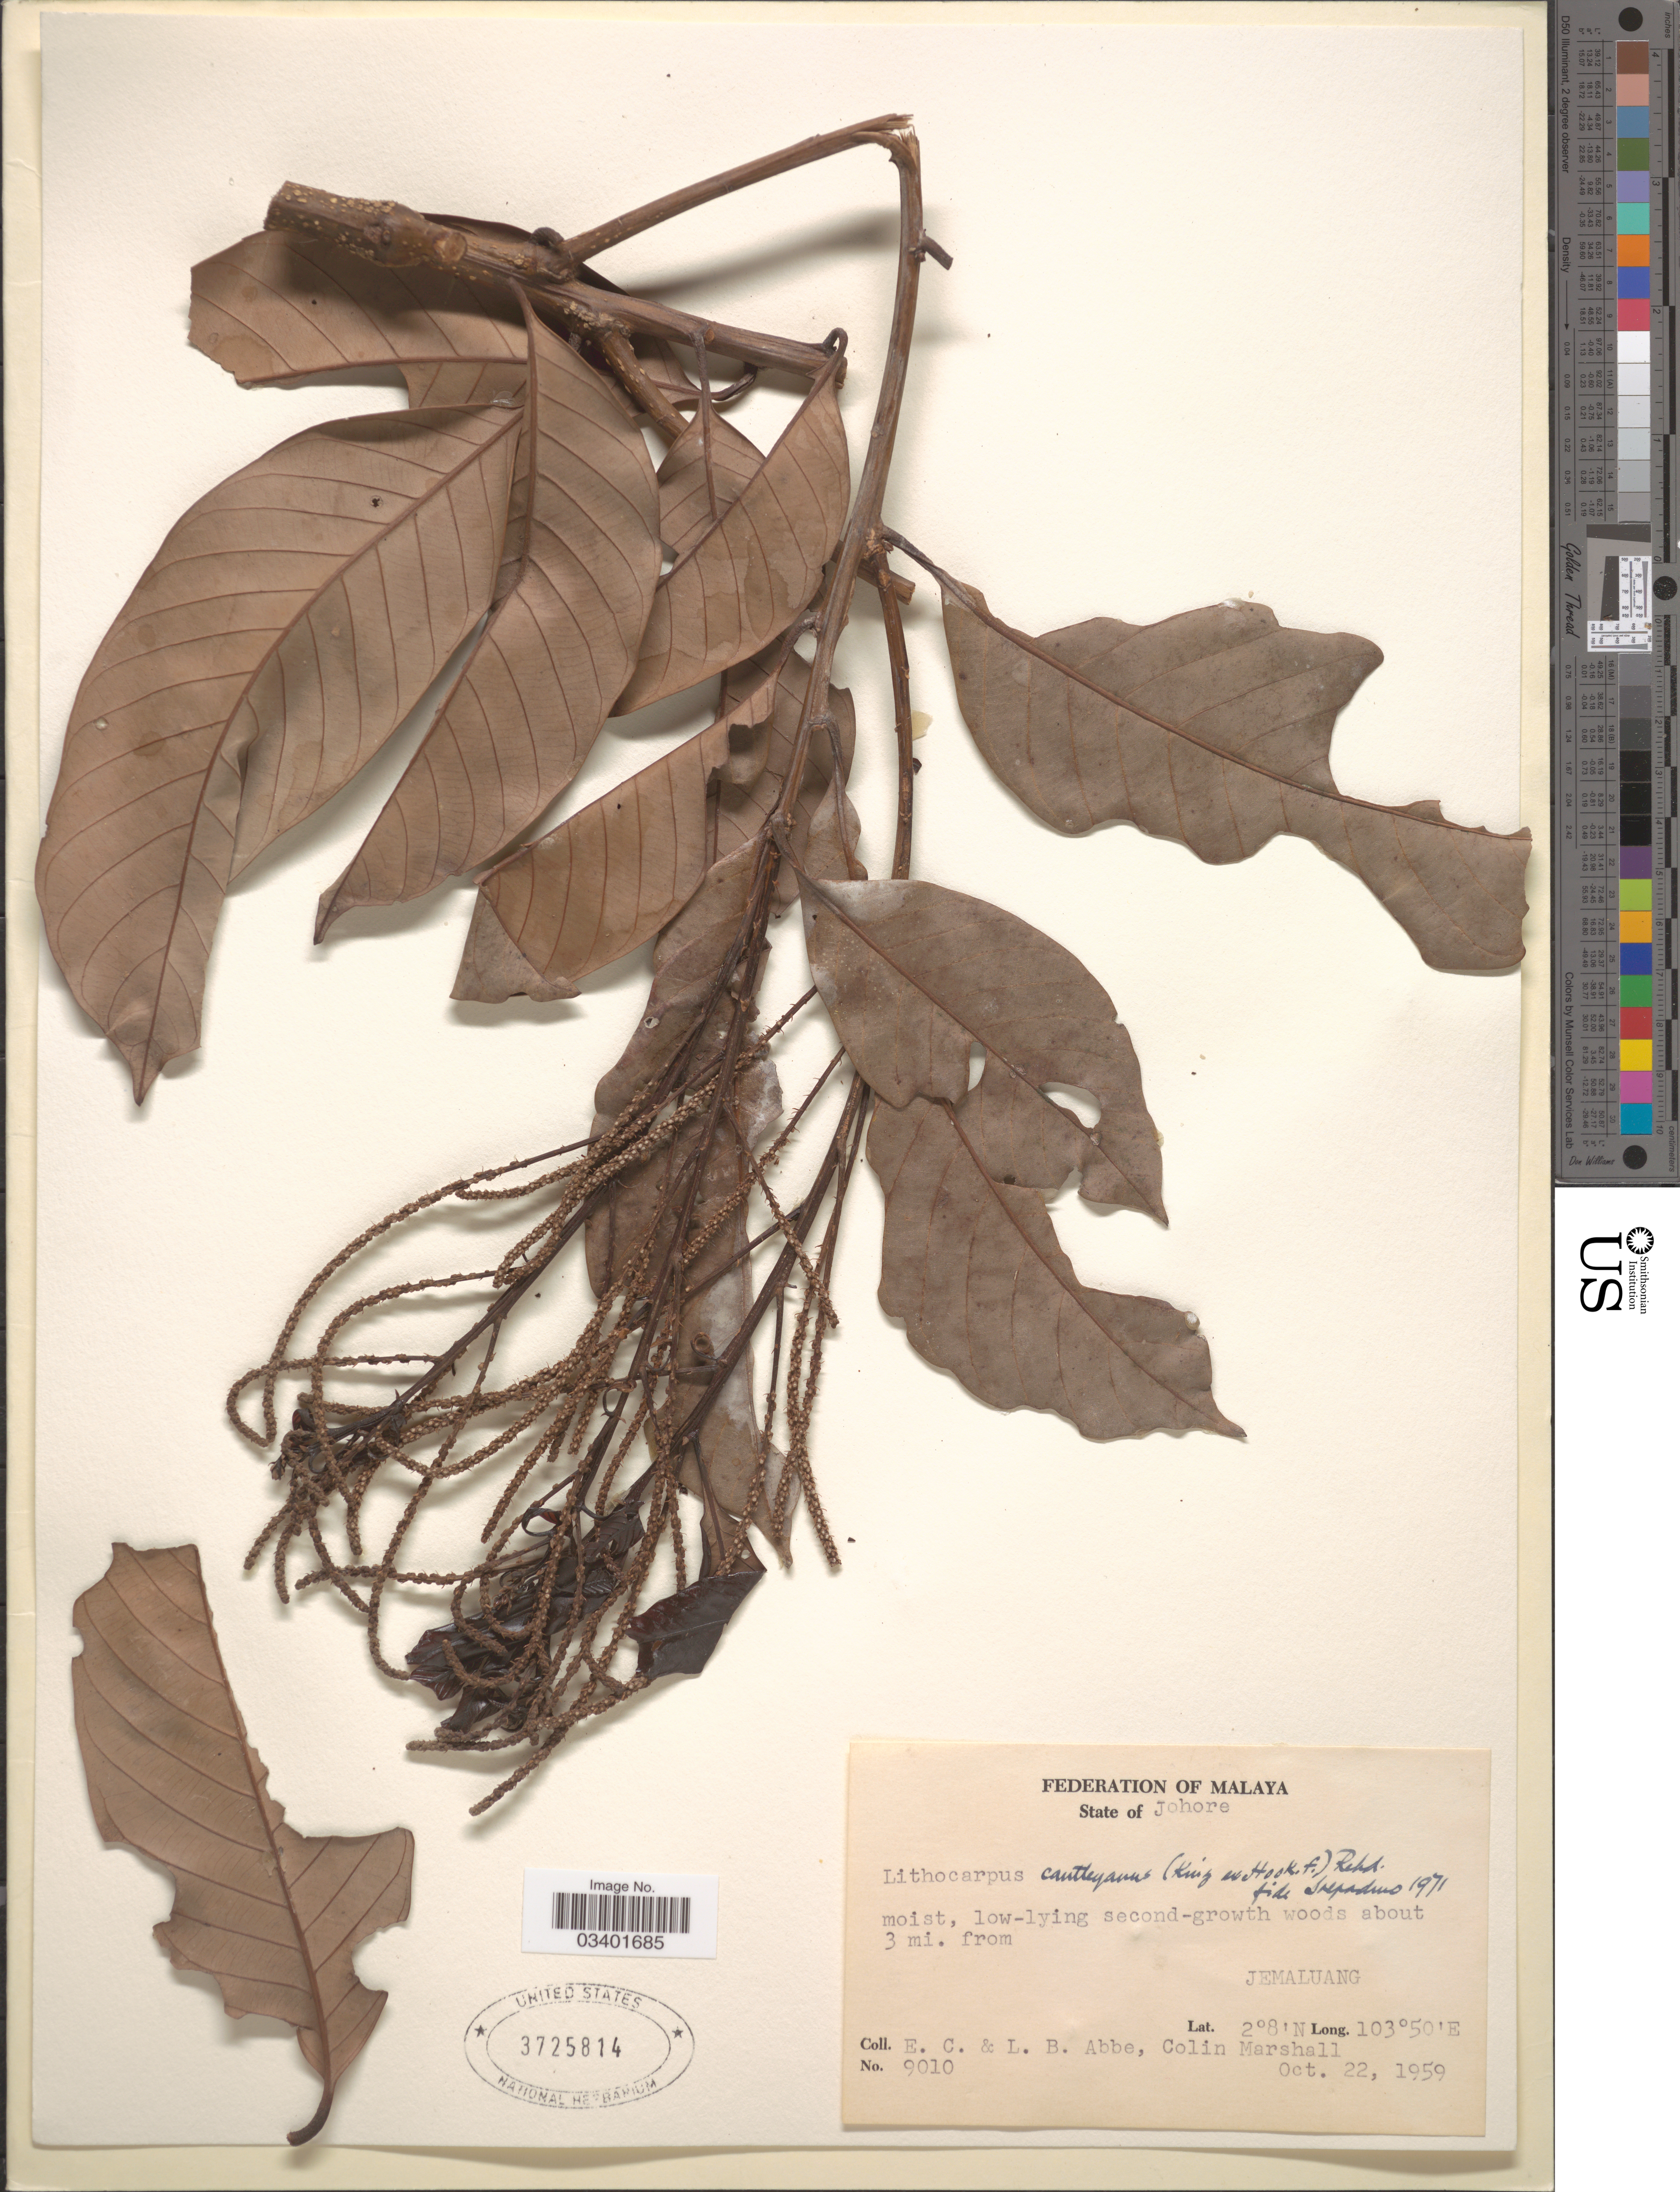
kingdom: Plantae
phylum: Tracheophyta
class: Magnoliopsida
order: Fagales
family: Fagaceae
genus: Lithocarpus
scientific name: Lithocarpus cantleyanus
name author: (R.M. King ex Hook. f.) Rehder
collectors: E. C. Abbe, L. B. Abbe & C. Marshall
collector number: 9010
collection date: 1959-10-22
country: Malaysia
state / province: Johor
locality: Federation of Malaya, State of Johore, 3 mi. from Jemaluang.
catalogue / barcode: US 3725814